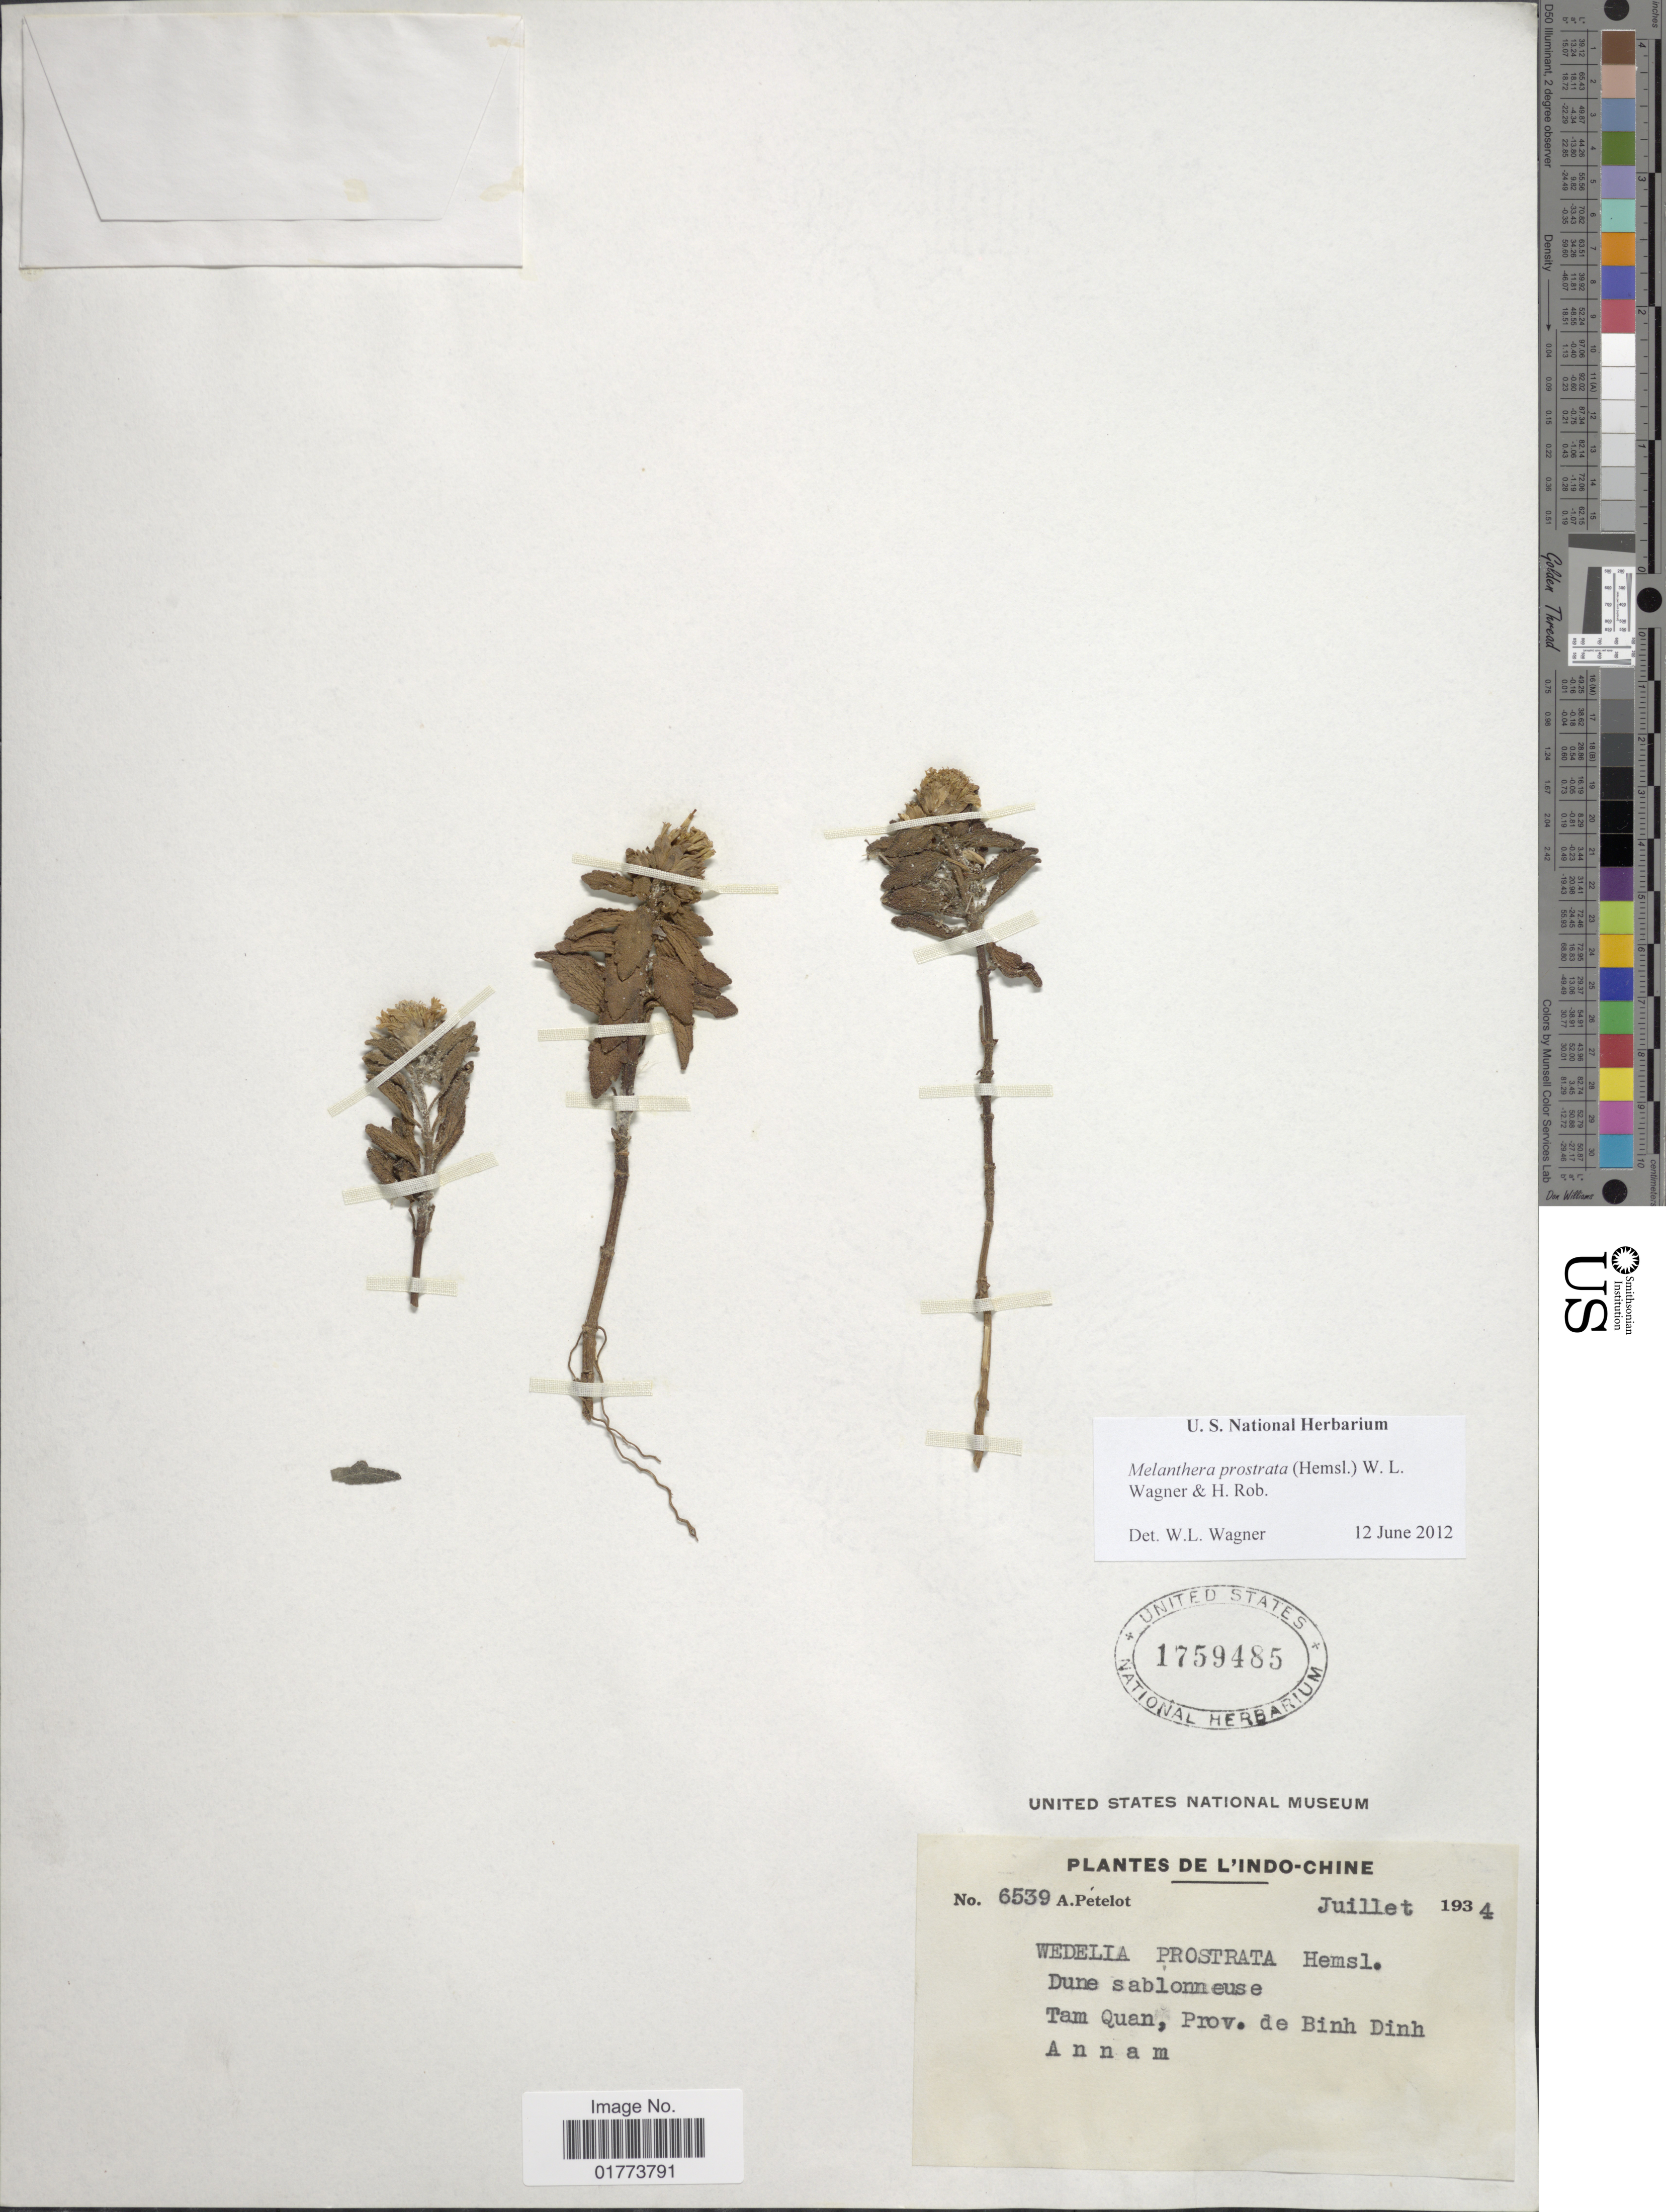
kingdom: Plantae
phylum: Tracheophyta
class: Magnoliopsida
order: Asterales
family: Asteraceae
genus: Melanthera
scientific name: Melanthera prostrata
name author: (Hemsl.) W.L. Wagner & H. Rob.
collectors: A. Petelot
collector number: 6539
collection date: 1934-07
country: Vietnam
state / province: Binh Dinh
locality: Tam Quan, Prov. de Binh Dinh. Annam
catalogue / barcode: US 1759485